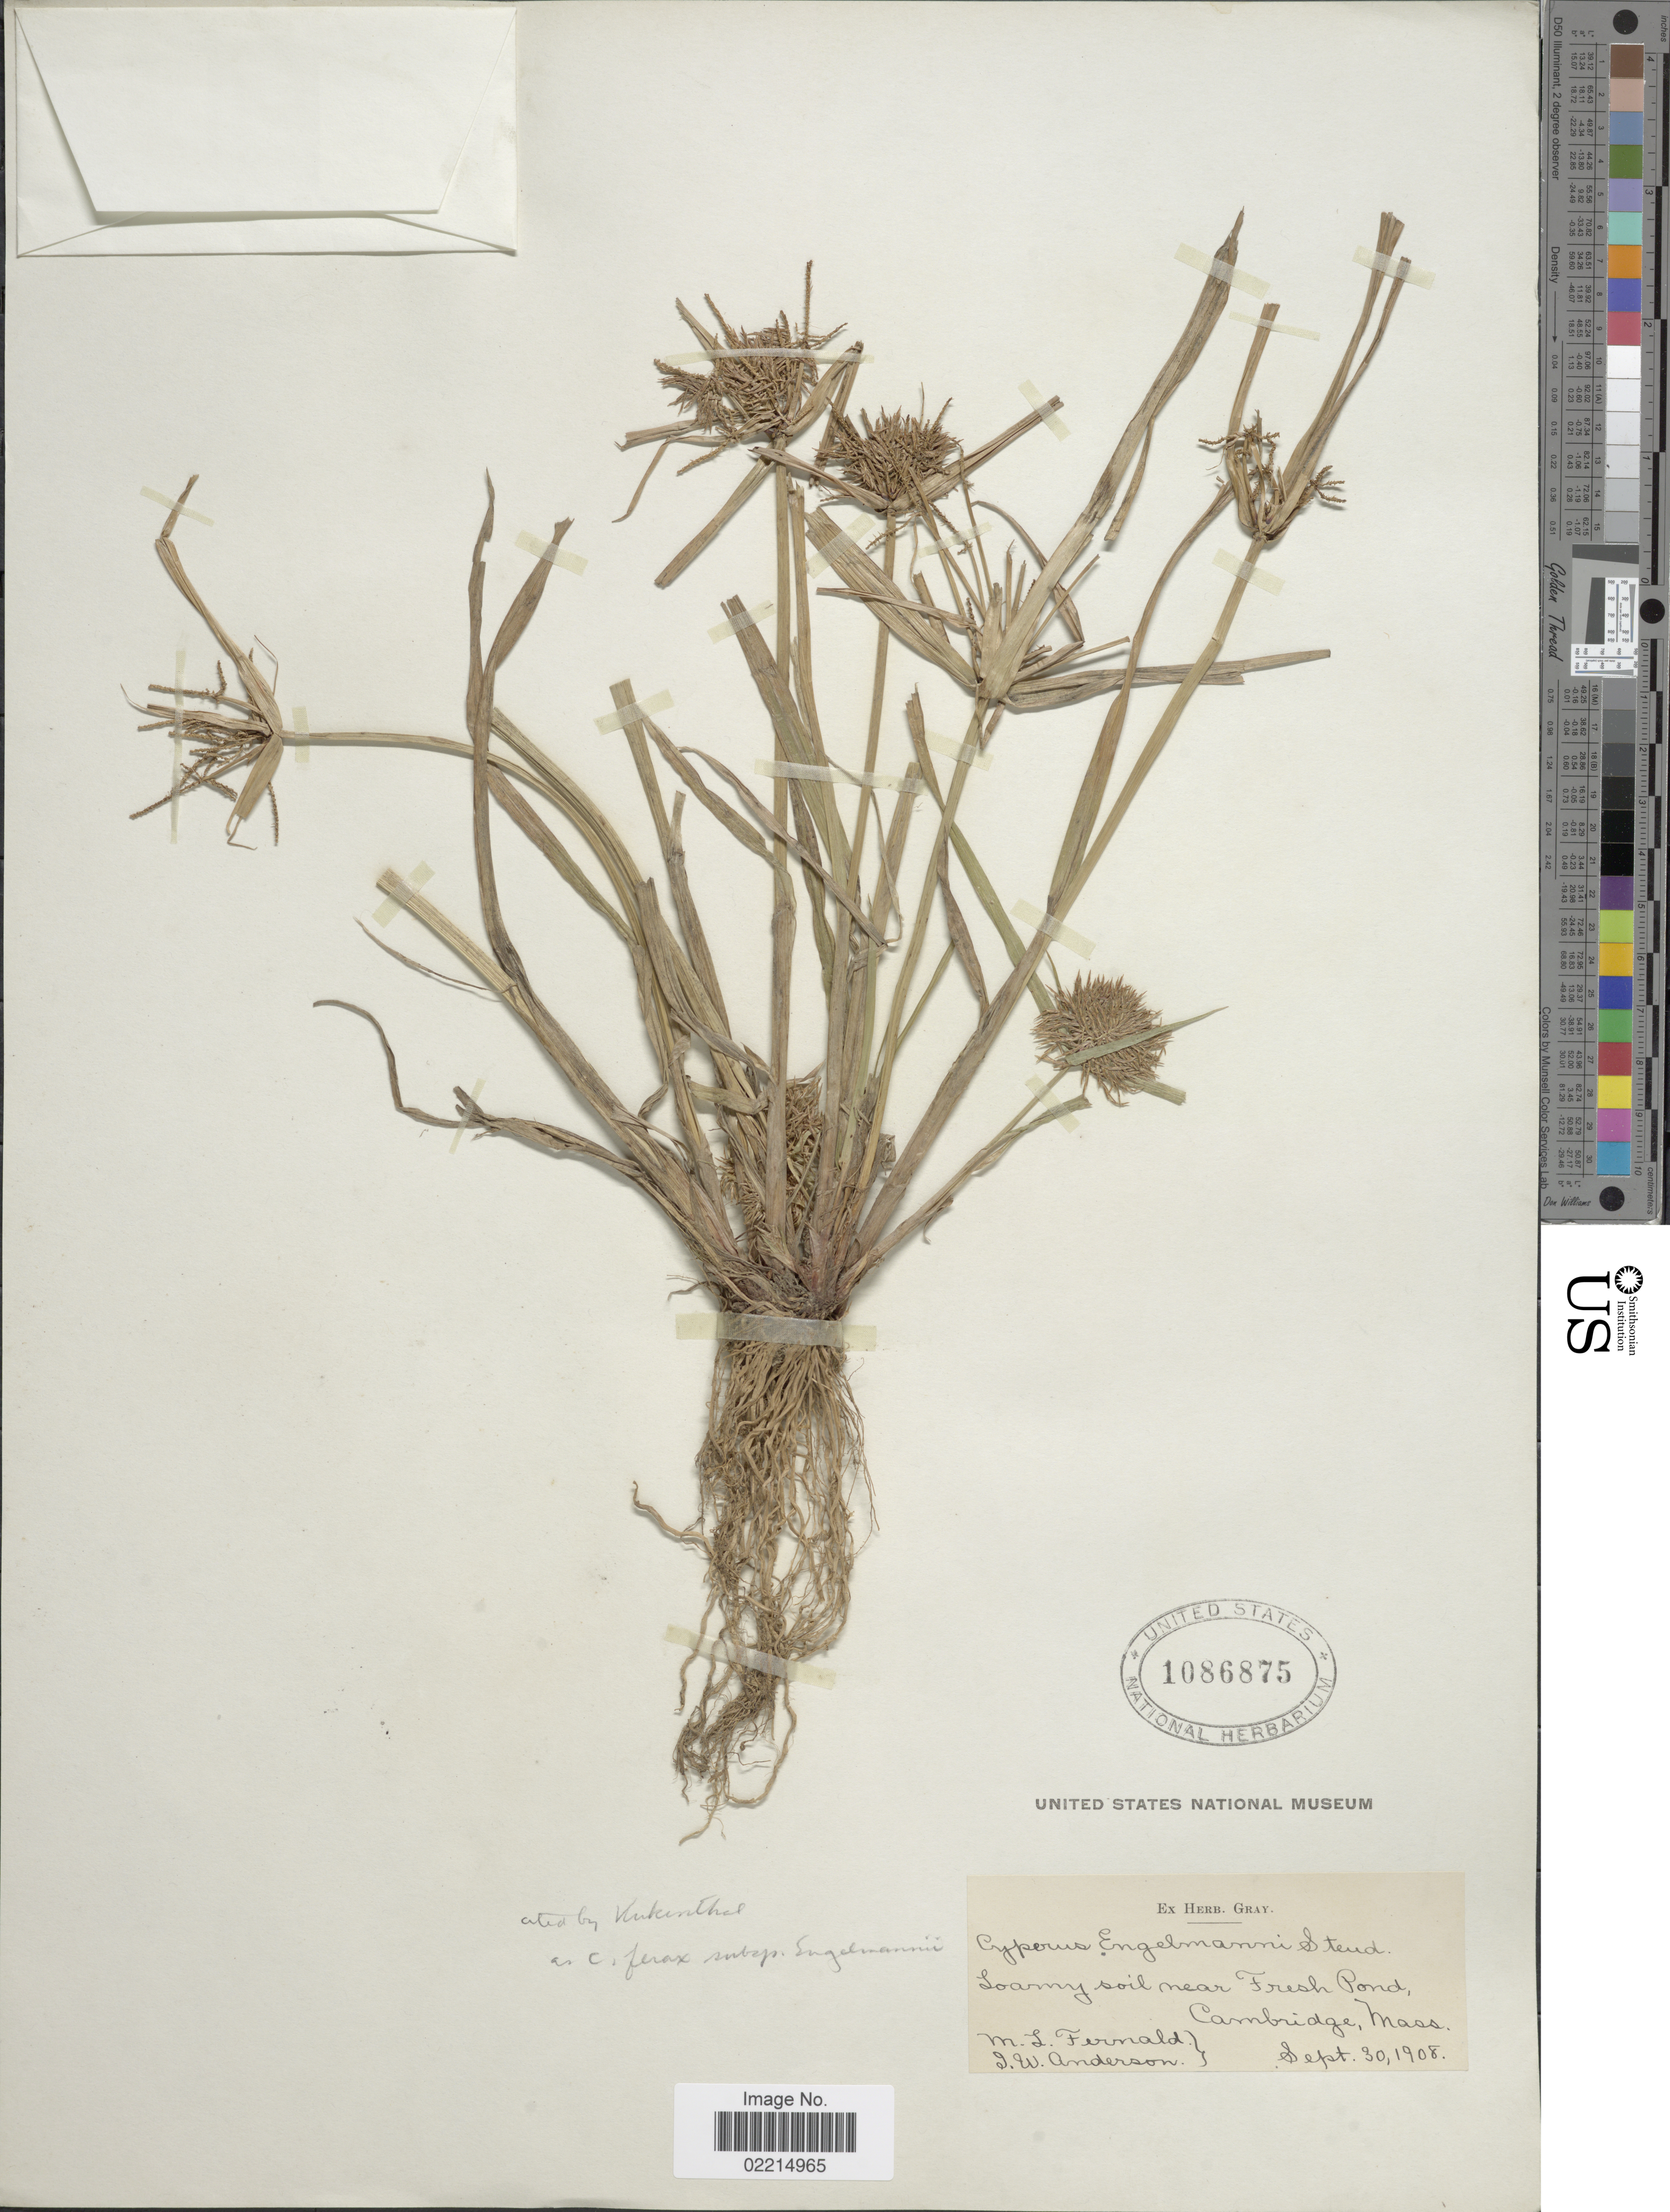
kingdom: Plantae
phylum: Tracheophyta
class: Liliopsida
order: Poales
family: Cyperaceae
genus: Cyperus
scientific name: Cyperus engelmannii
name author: Steud.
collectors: M. L. Fernald & J. Anderson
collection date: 1908-09-30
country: United States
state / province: Massachusetts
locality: Near Fresh Pond, Cambridge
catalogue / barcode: US 1086875